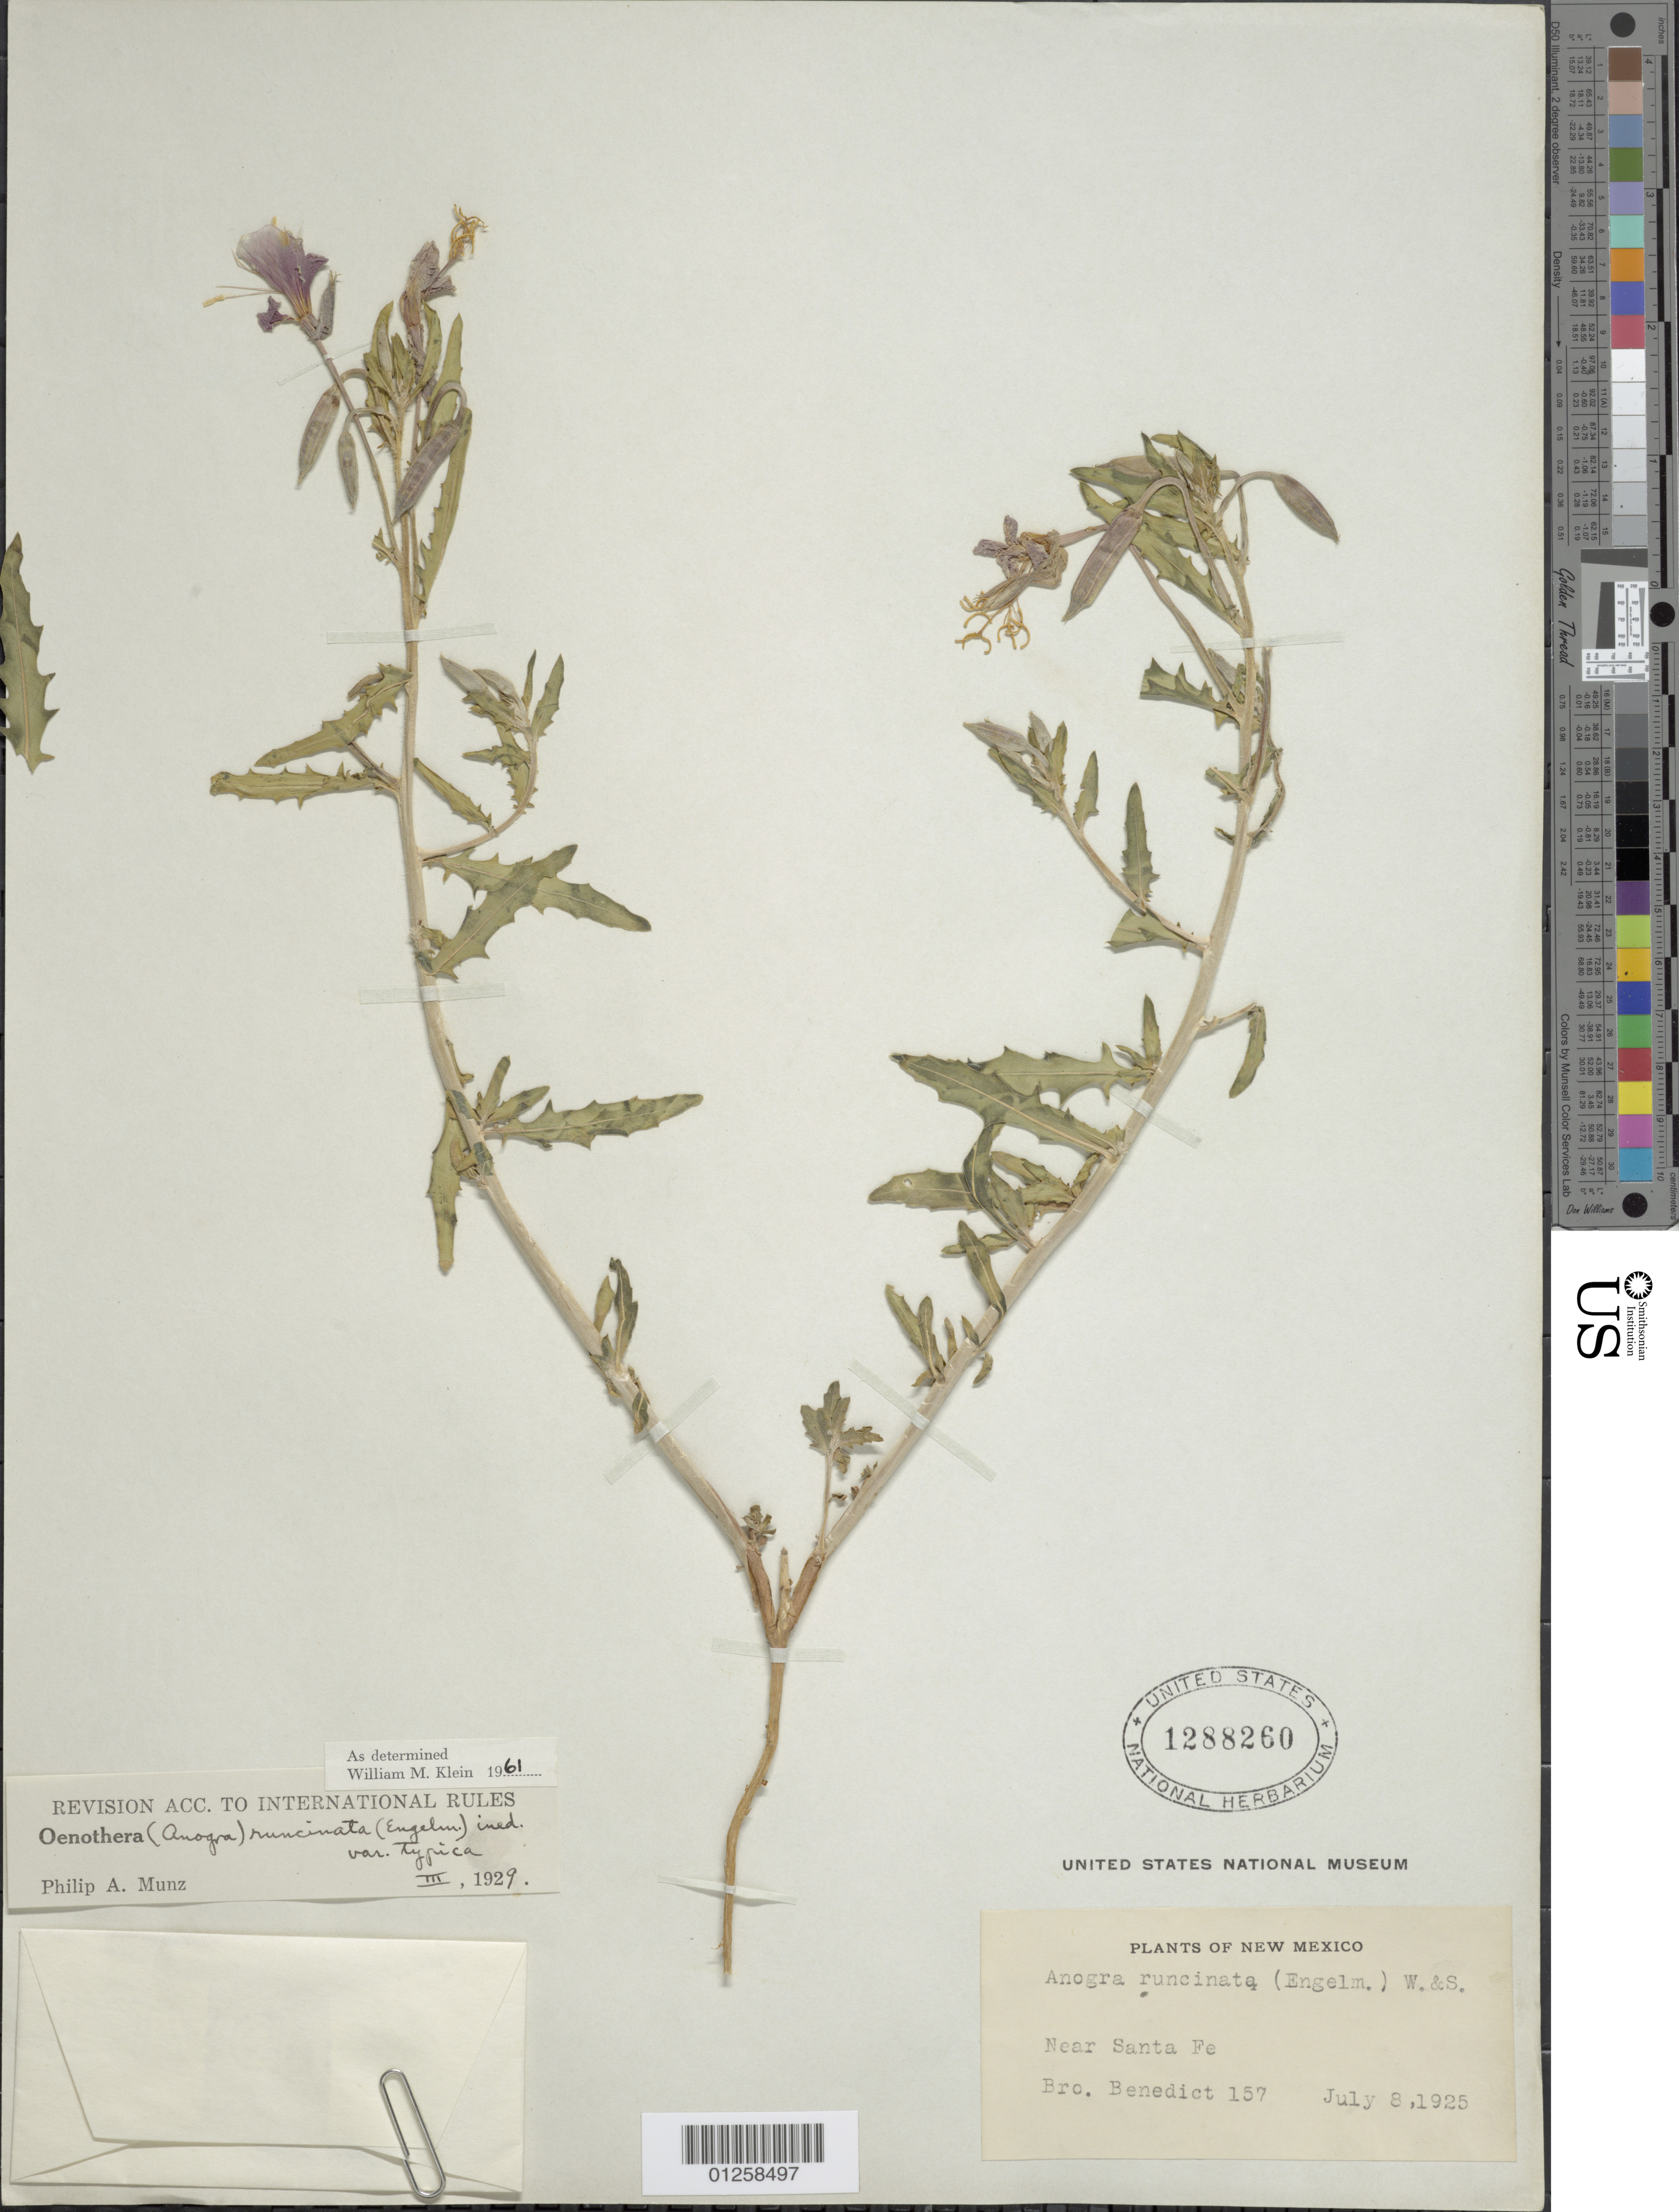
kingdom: Plantae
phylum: Tracheophyta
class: Magnoliopsida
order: Myrtales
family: Onagraceae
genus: Oenothera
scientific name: Oenothera pallida subsp. runcinata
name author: (Engelm.) Munz & W.M. Klein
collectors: Bro. A. Benedict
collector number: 157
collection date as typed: July 8, 1925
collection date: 1925-07-08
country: United States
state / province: New Mexico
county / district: Santa Fe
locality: Near Santa Fe.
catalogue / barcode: US 1288260